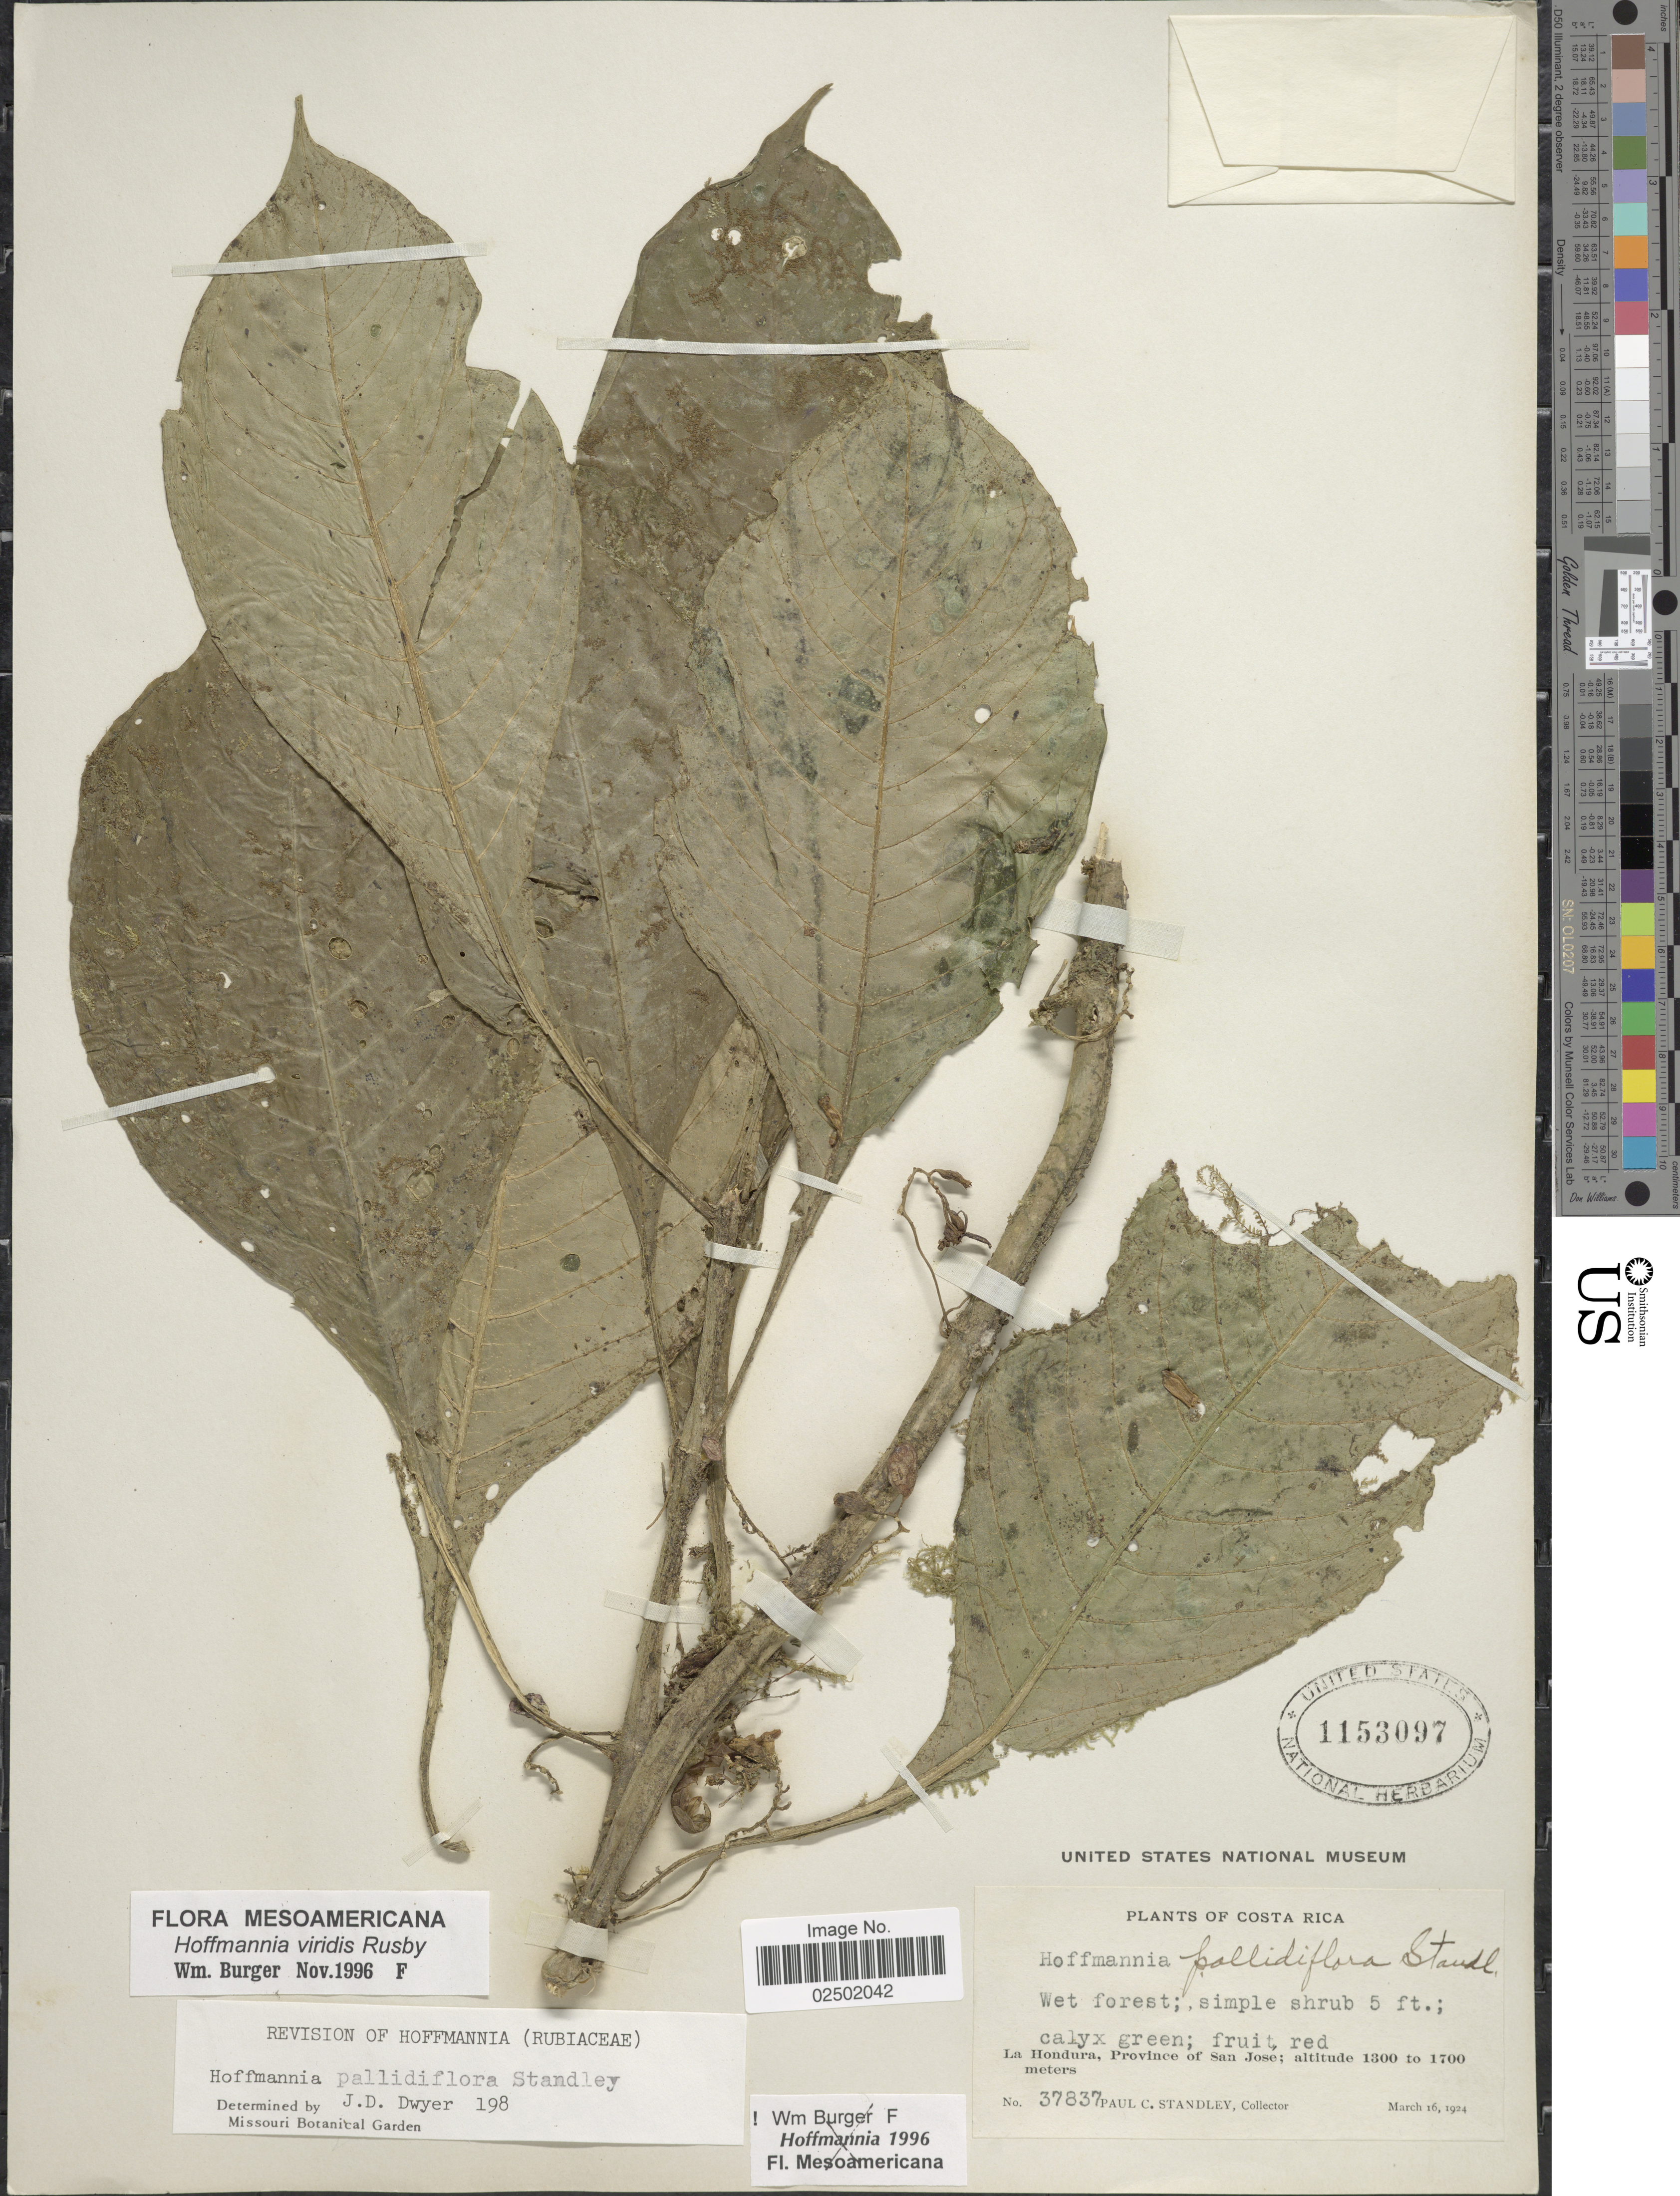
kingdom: Plantae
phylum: Tracheophyta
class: Magnoliopsida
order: Gentianales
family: Rubiaceae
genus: Hoffmannia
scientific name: Hoffmannia viridis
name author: Rusby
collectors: P. C. Standley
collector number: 37837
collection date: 1924-03-16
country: Costa Rica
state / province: San José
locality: La Hondura,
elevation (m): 1300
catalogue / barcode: US 1153097